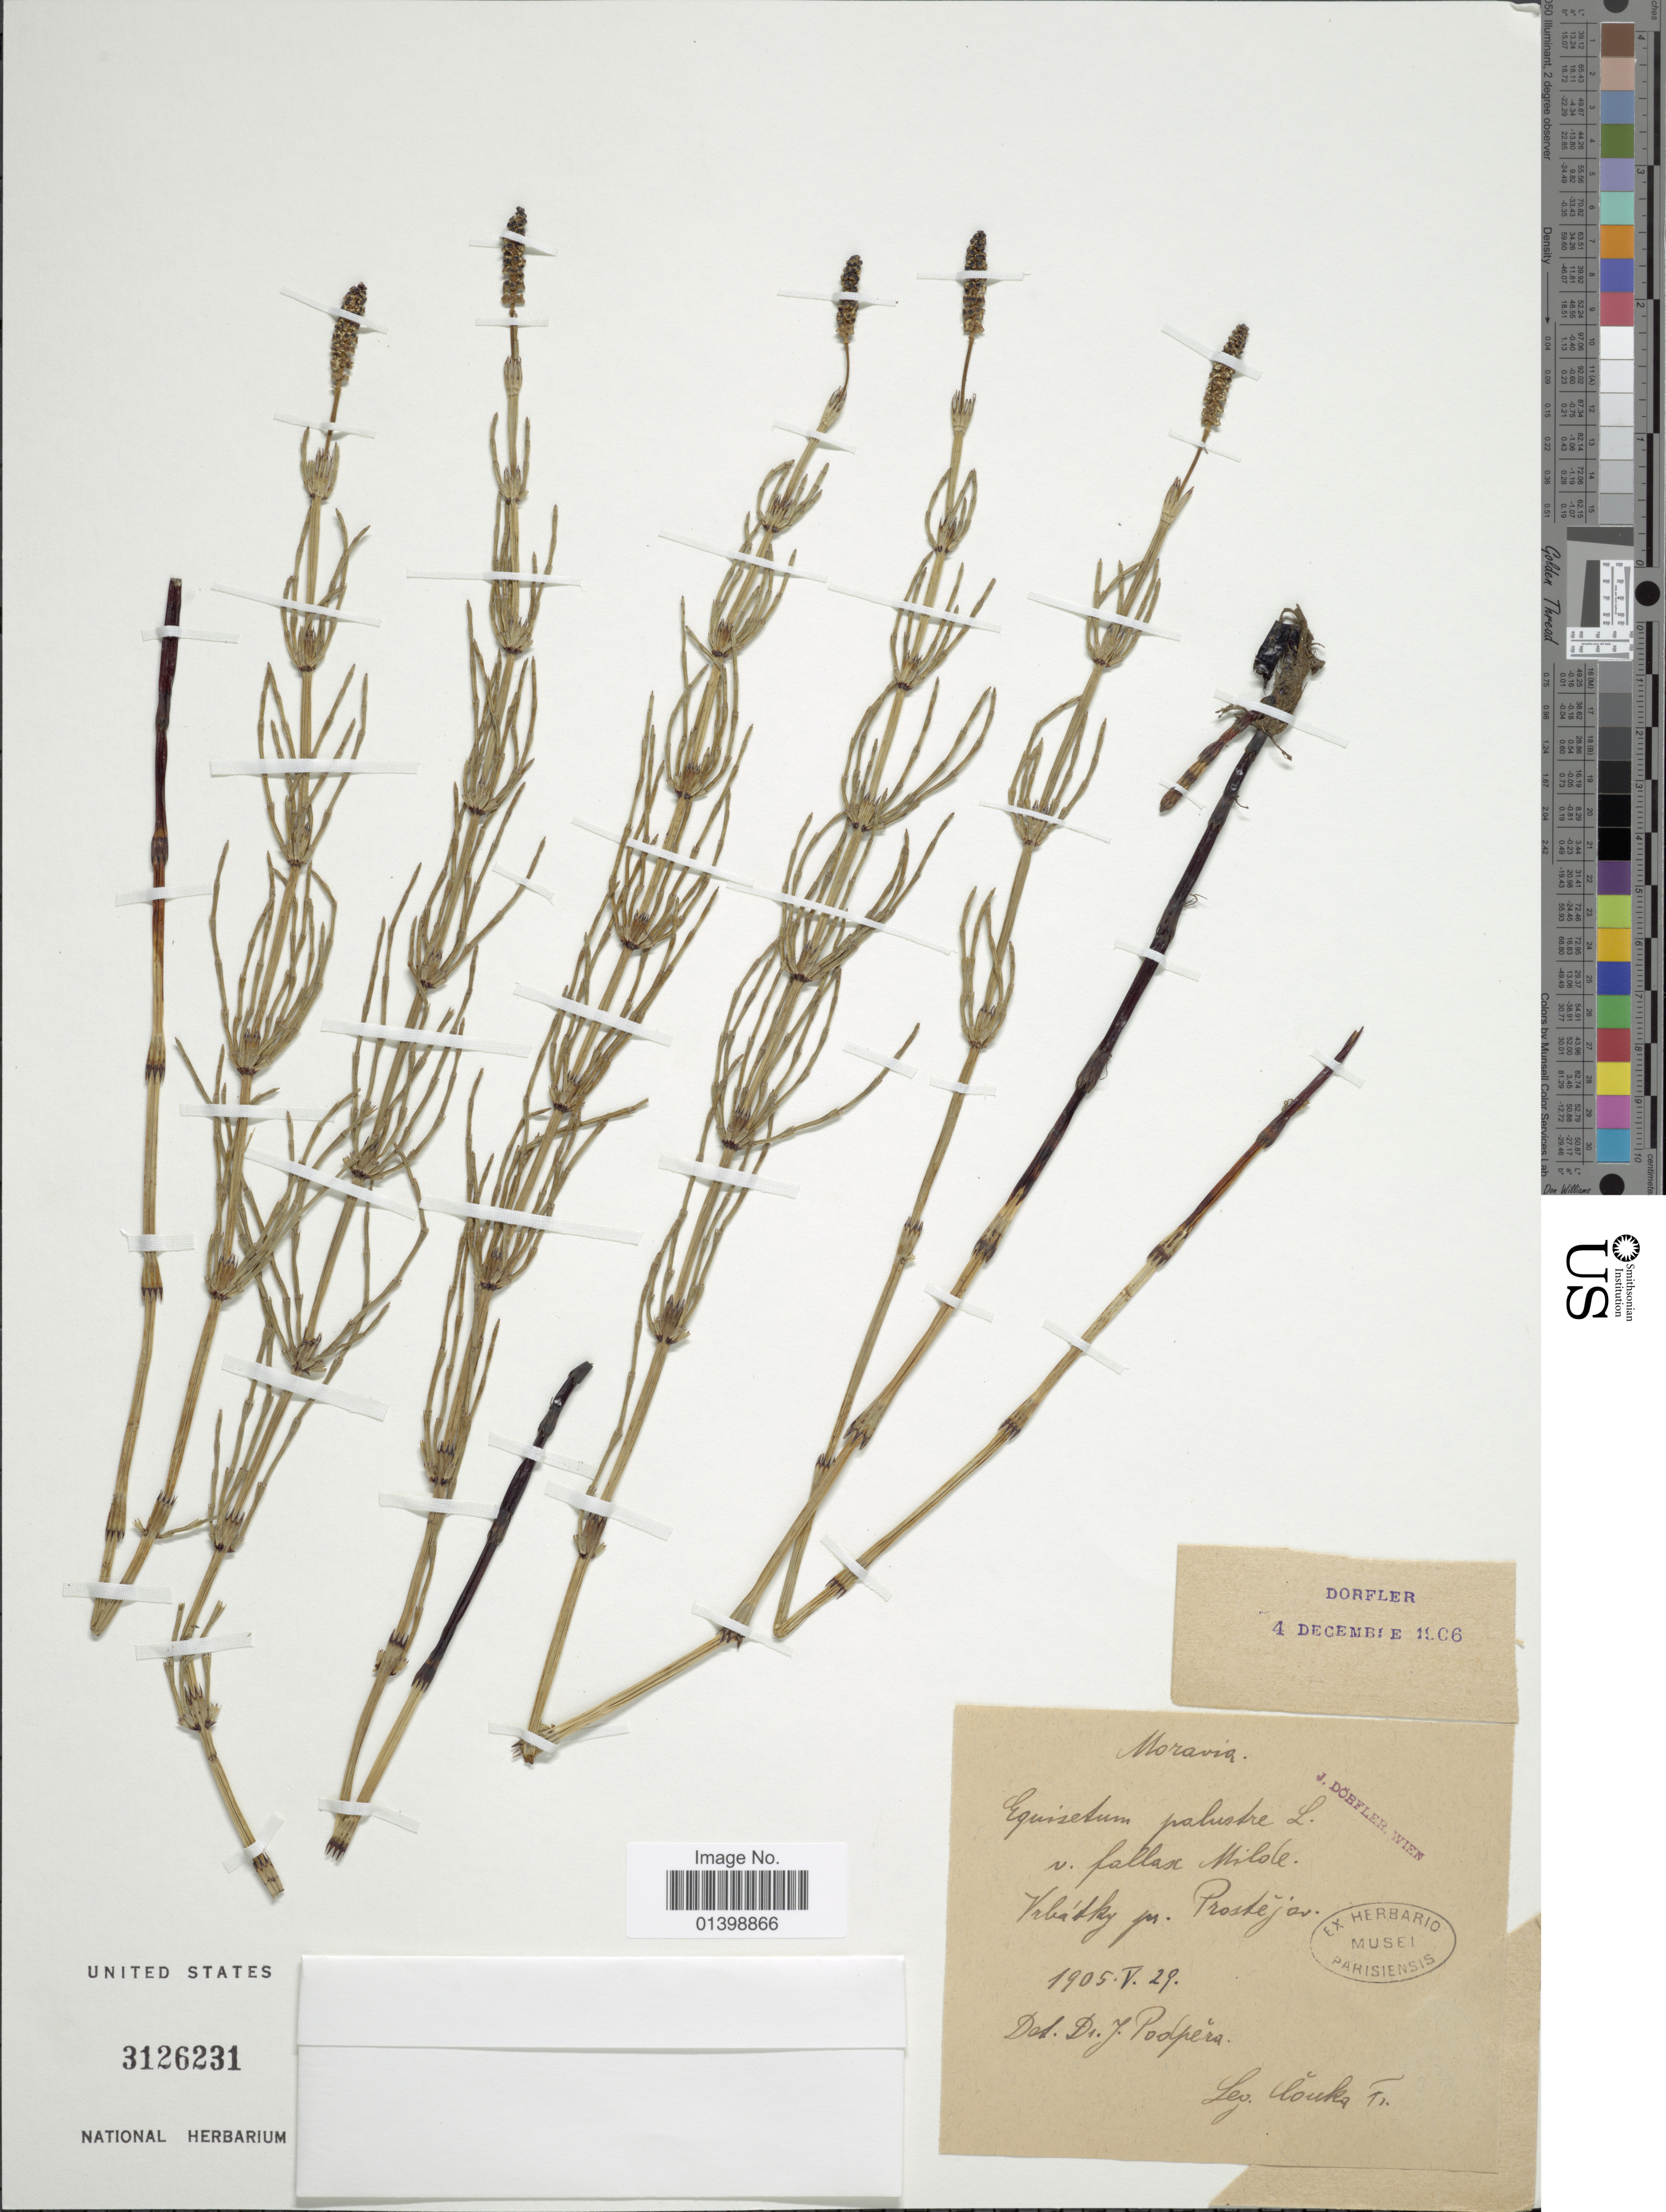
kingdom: Plantae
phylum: Tracheophyta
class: Polypodiopsida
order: Equisetales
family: Equisetaceae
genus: Equisetum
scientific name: Equisetum palustre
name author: L.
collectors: Mouks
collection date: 1905-05-29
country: Czechia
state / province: Olomouc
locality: Moravia, Urbatsjy pr Prostejan [interpreted]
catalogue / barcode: US 3126231